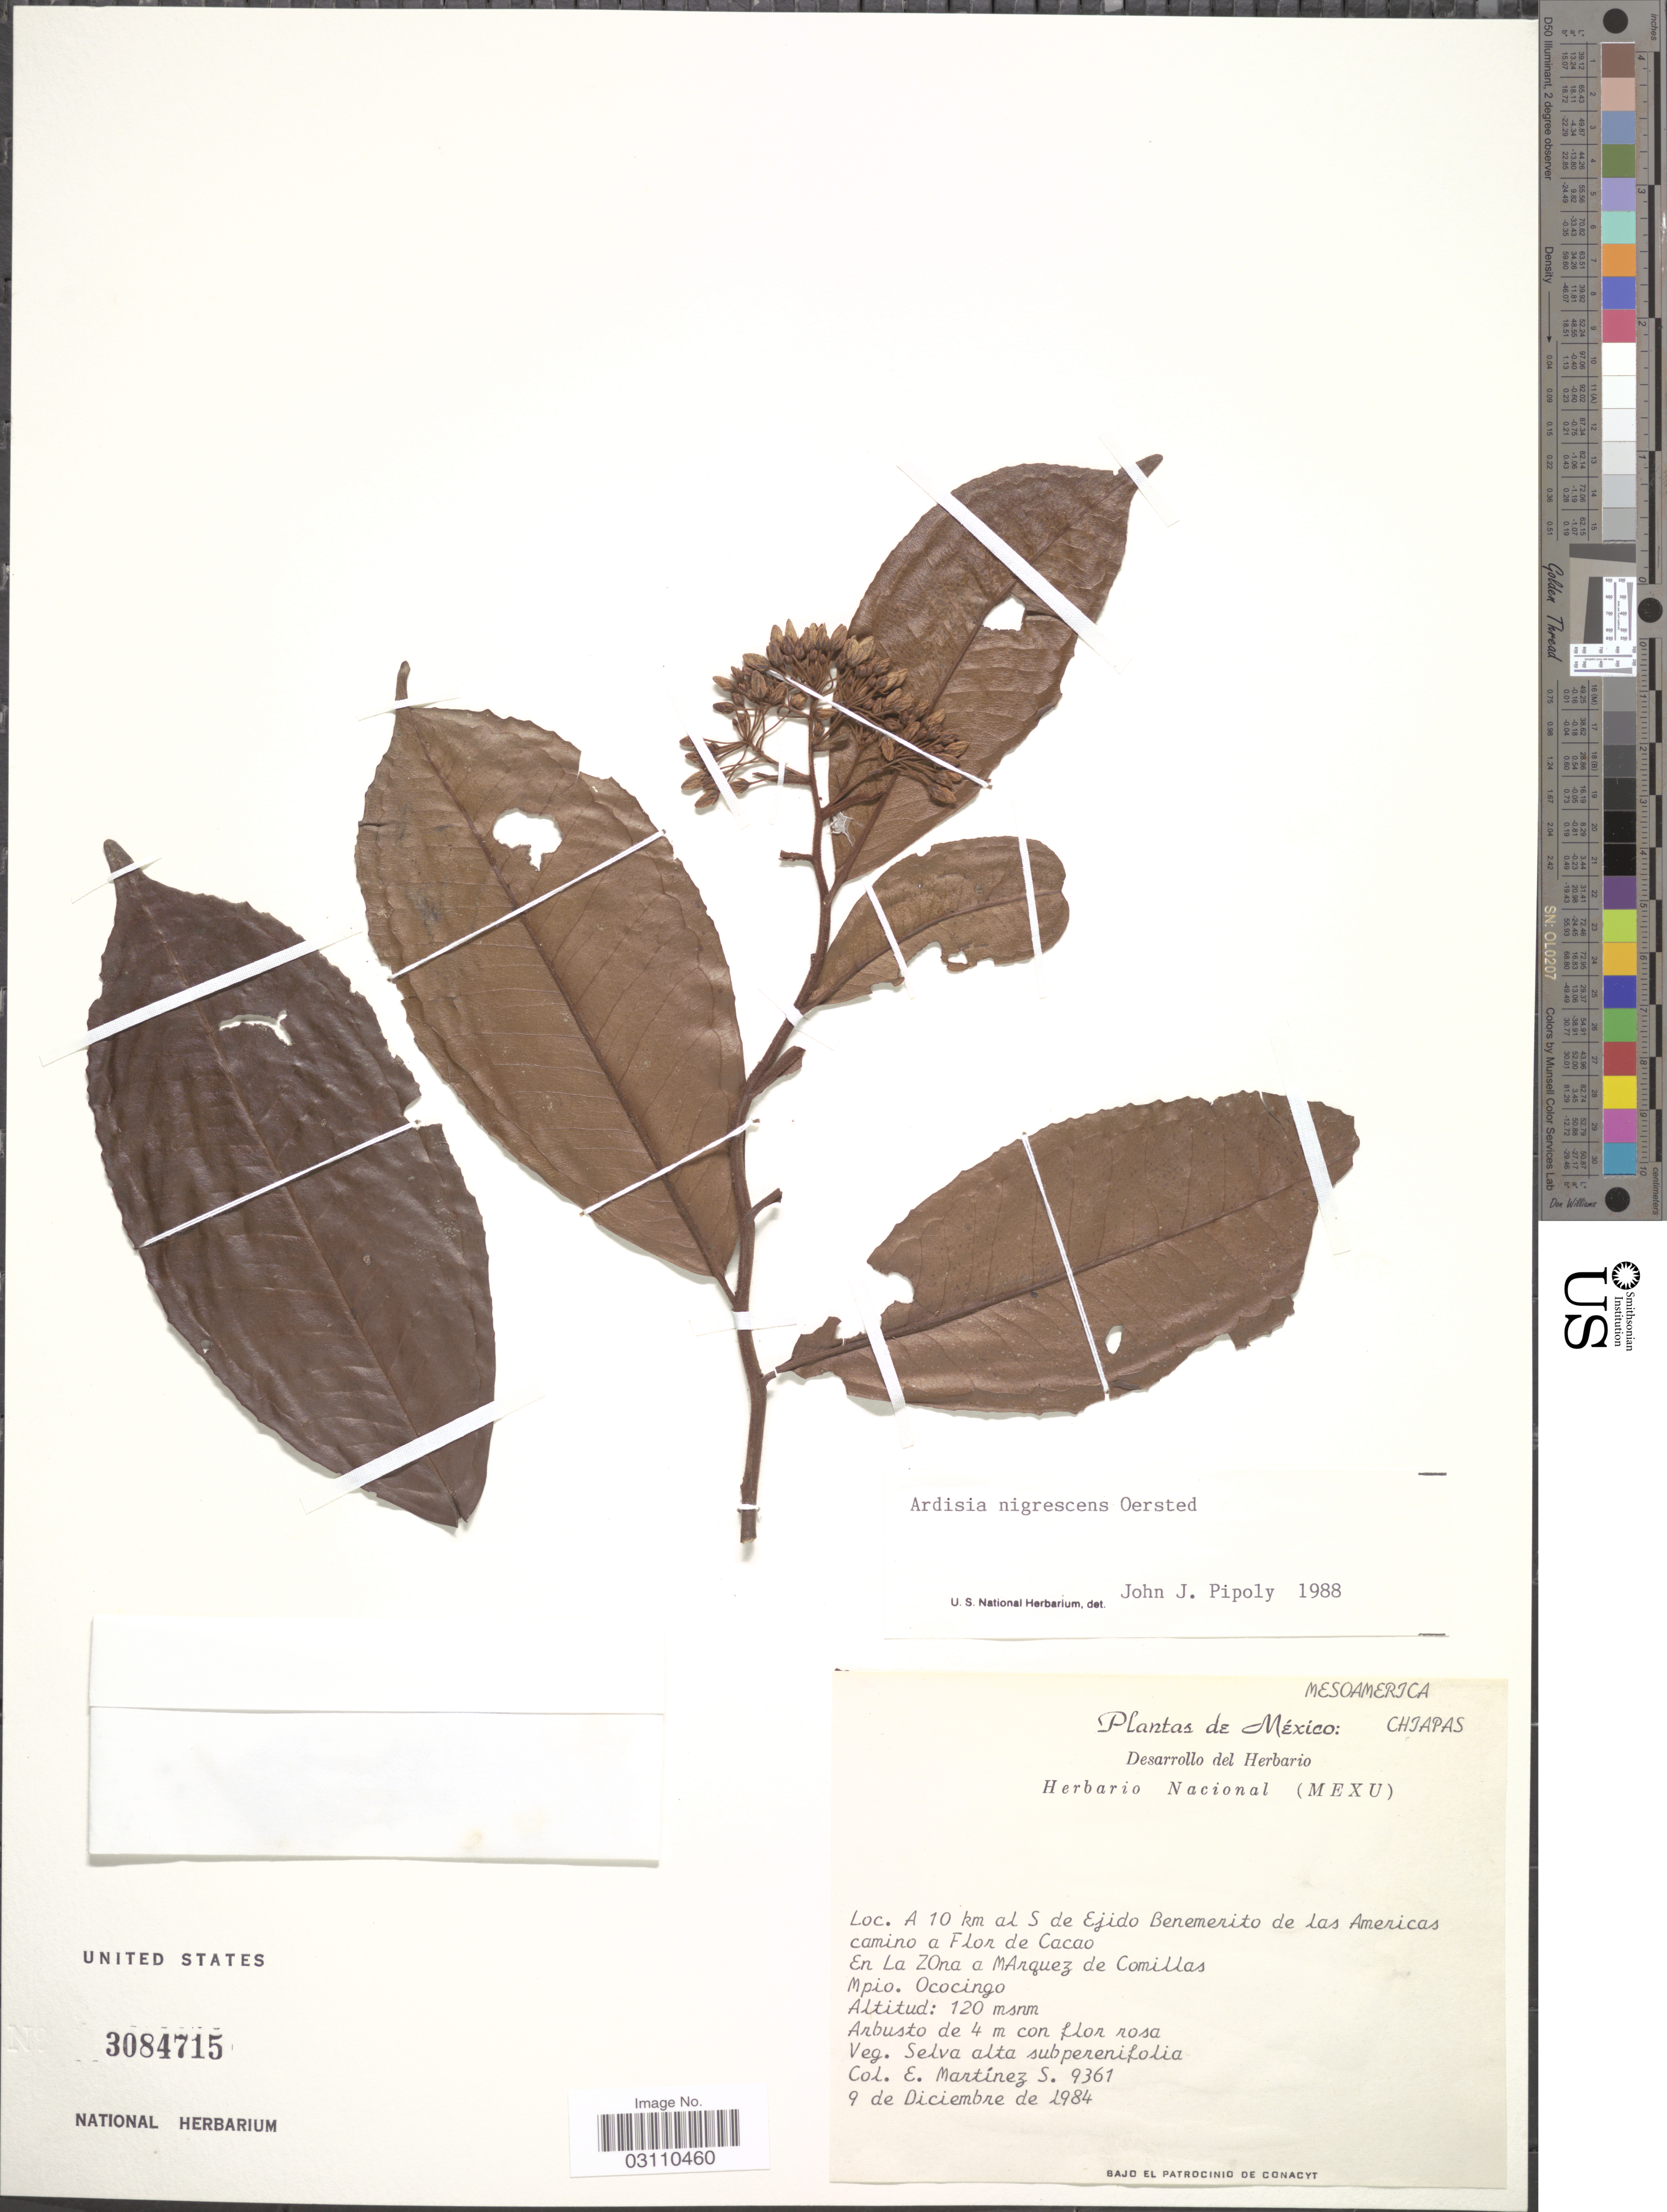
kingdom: Plantae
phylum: Tracheophyta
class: Magnoliopsida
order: Ericales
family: Primulaceae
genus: Ardisia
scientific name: Ardisia nigrescens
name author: Oerst.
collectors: E. M. Martínez S.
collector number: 9361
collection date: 1984-12-09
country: Mexico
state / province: Chiapas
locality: A 10 km al S de Ejido Benemerito de las Americas camino a Flor de Cacao. En La ZOna a MArquez de Comillas. Mpio. Ococingo.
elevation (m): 120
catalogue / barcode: US 3084715